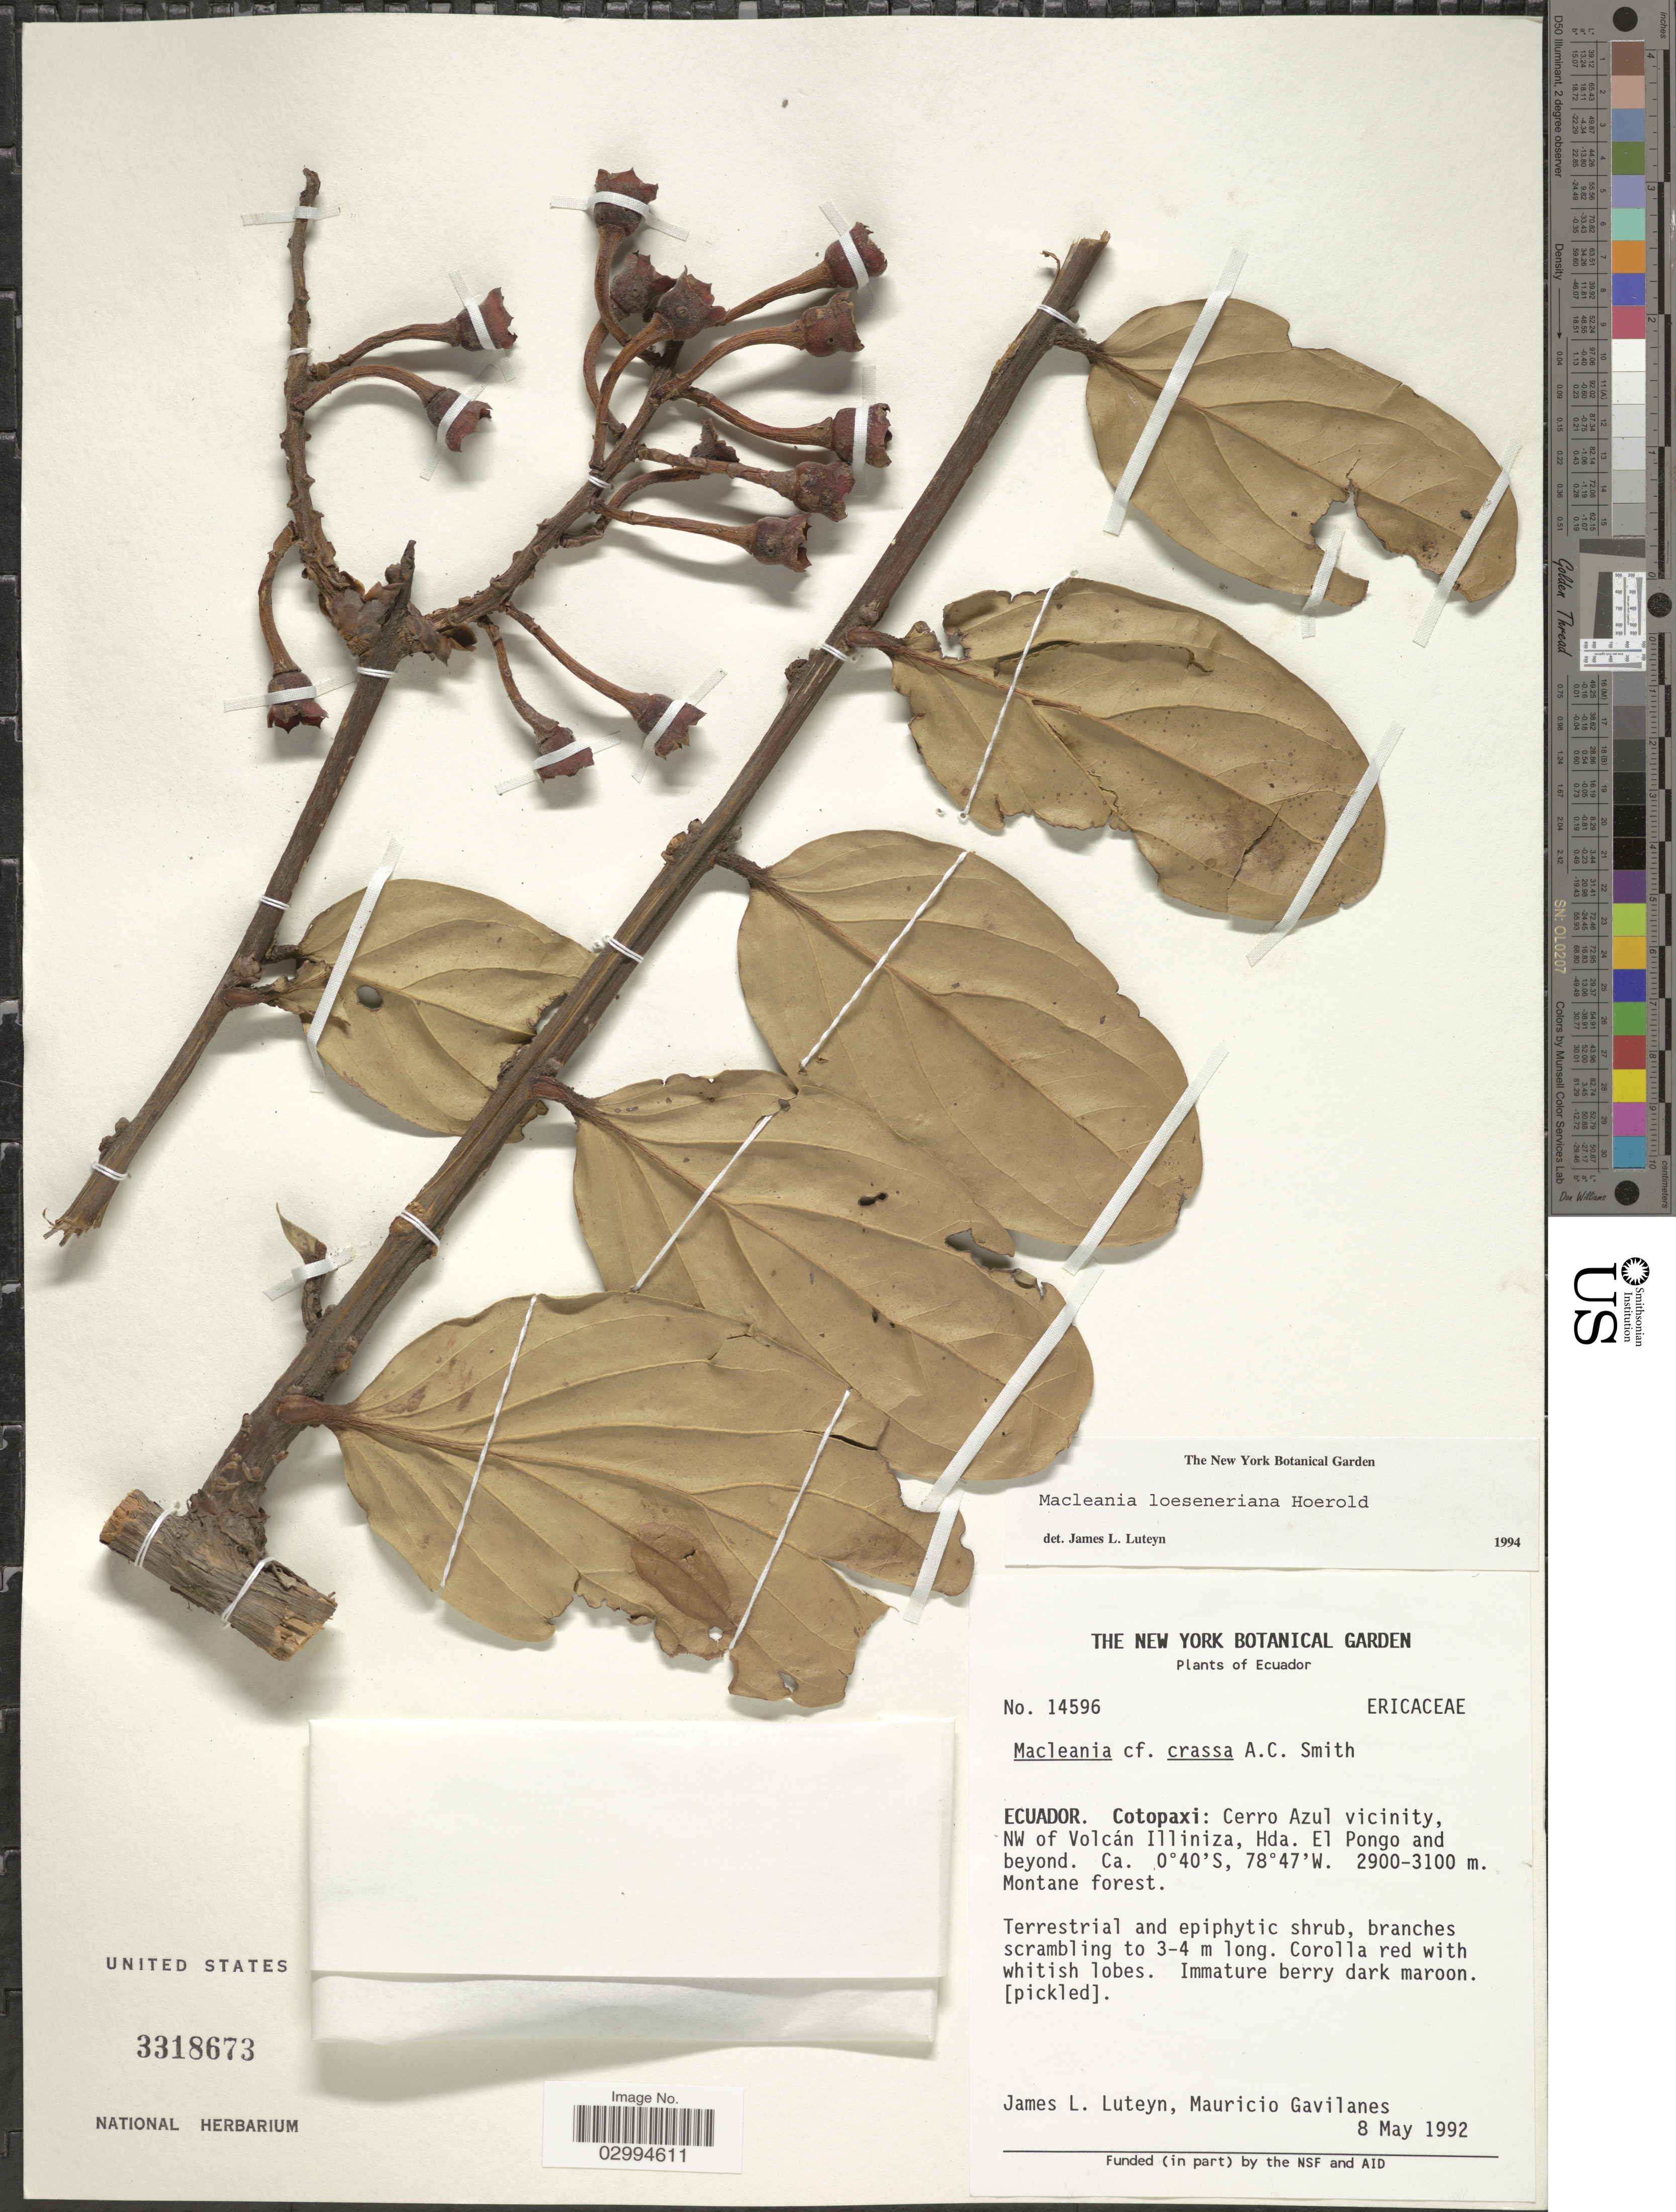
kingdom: Plantae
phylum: Tracheophyta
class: Magnoliopsida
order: Ericales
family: Ericaceae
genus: Macleania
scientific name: Macleania loeseneriana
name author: Hoerold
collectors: J. L. Luteyn & M. Gavilanes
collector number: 14596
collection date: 1992-05-08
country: Ecuador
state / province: Cotopaxi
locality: Cerro Azul vicinity, NW of Volcán Illiniza, Hda. El Pongo and beyond.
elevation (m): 2900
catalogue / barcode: US 3318673